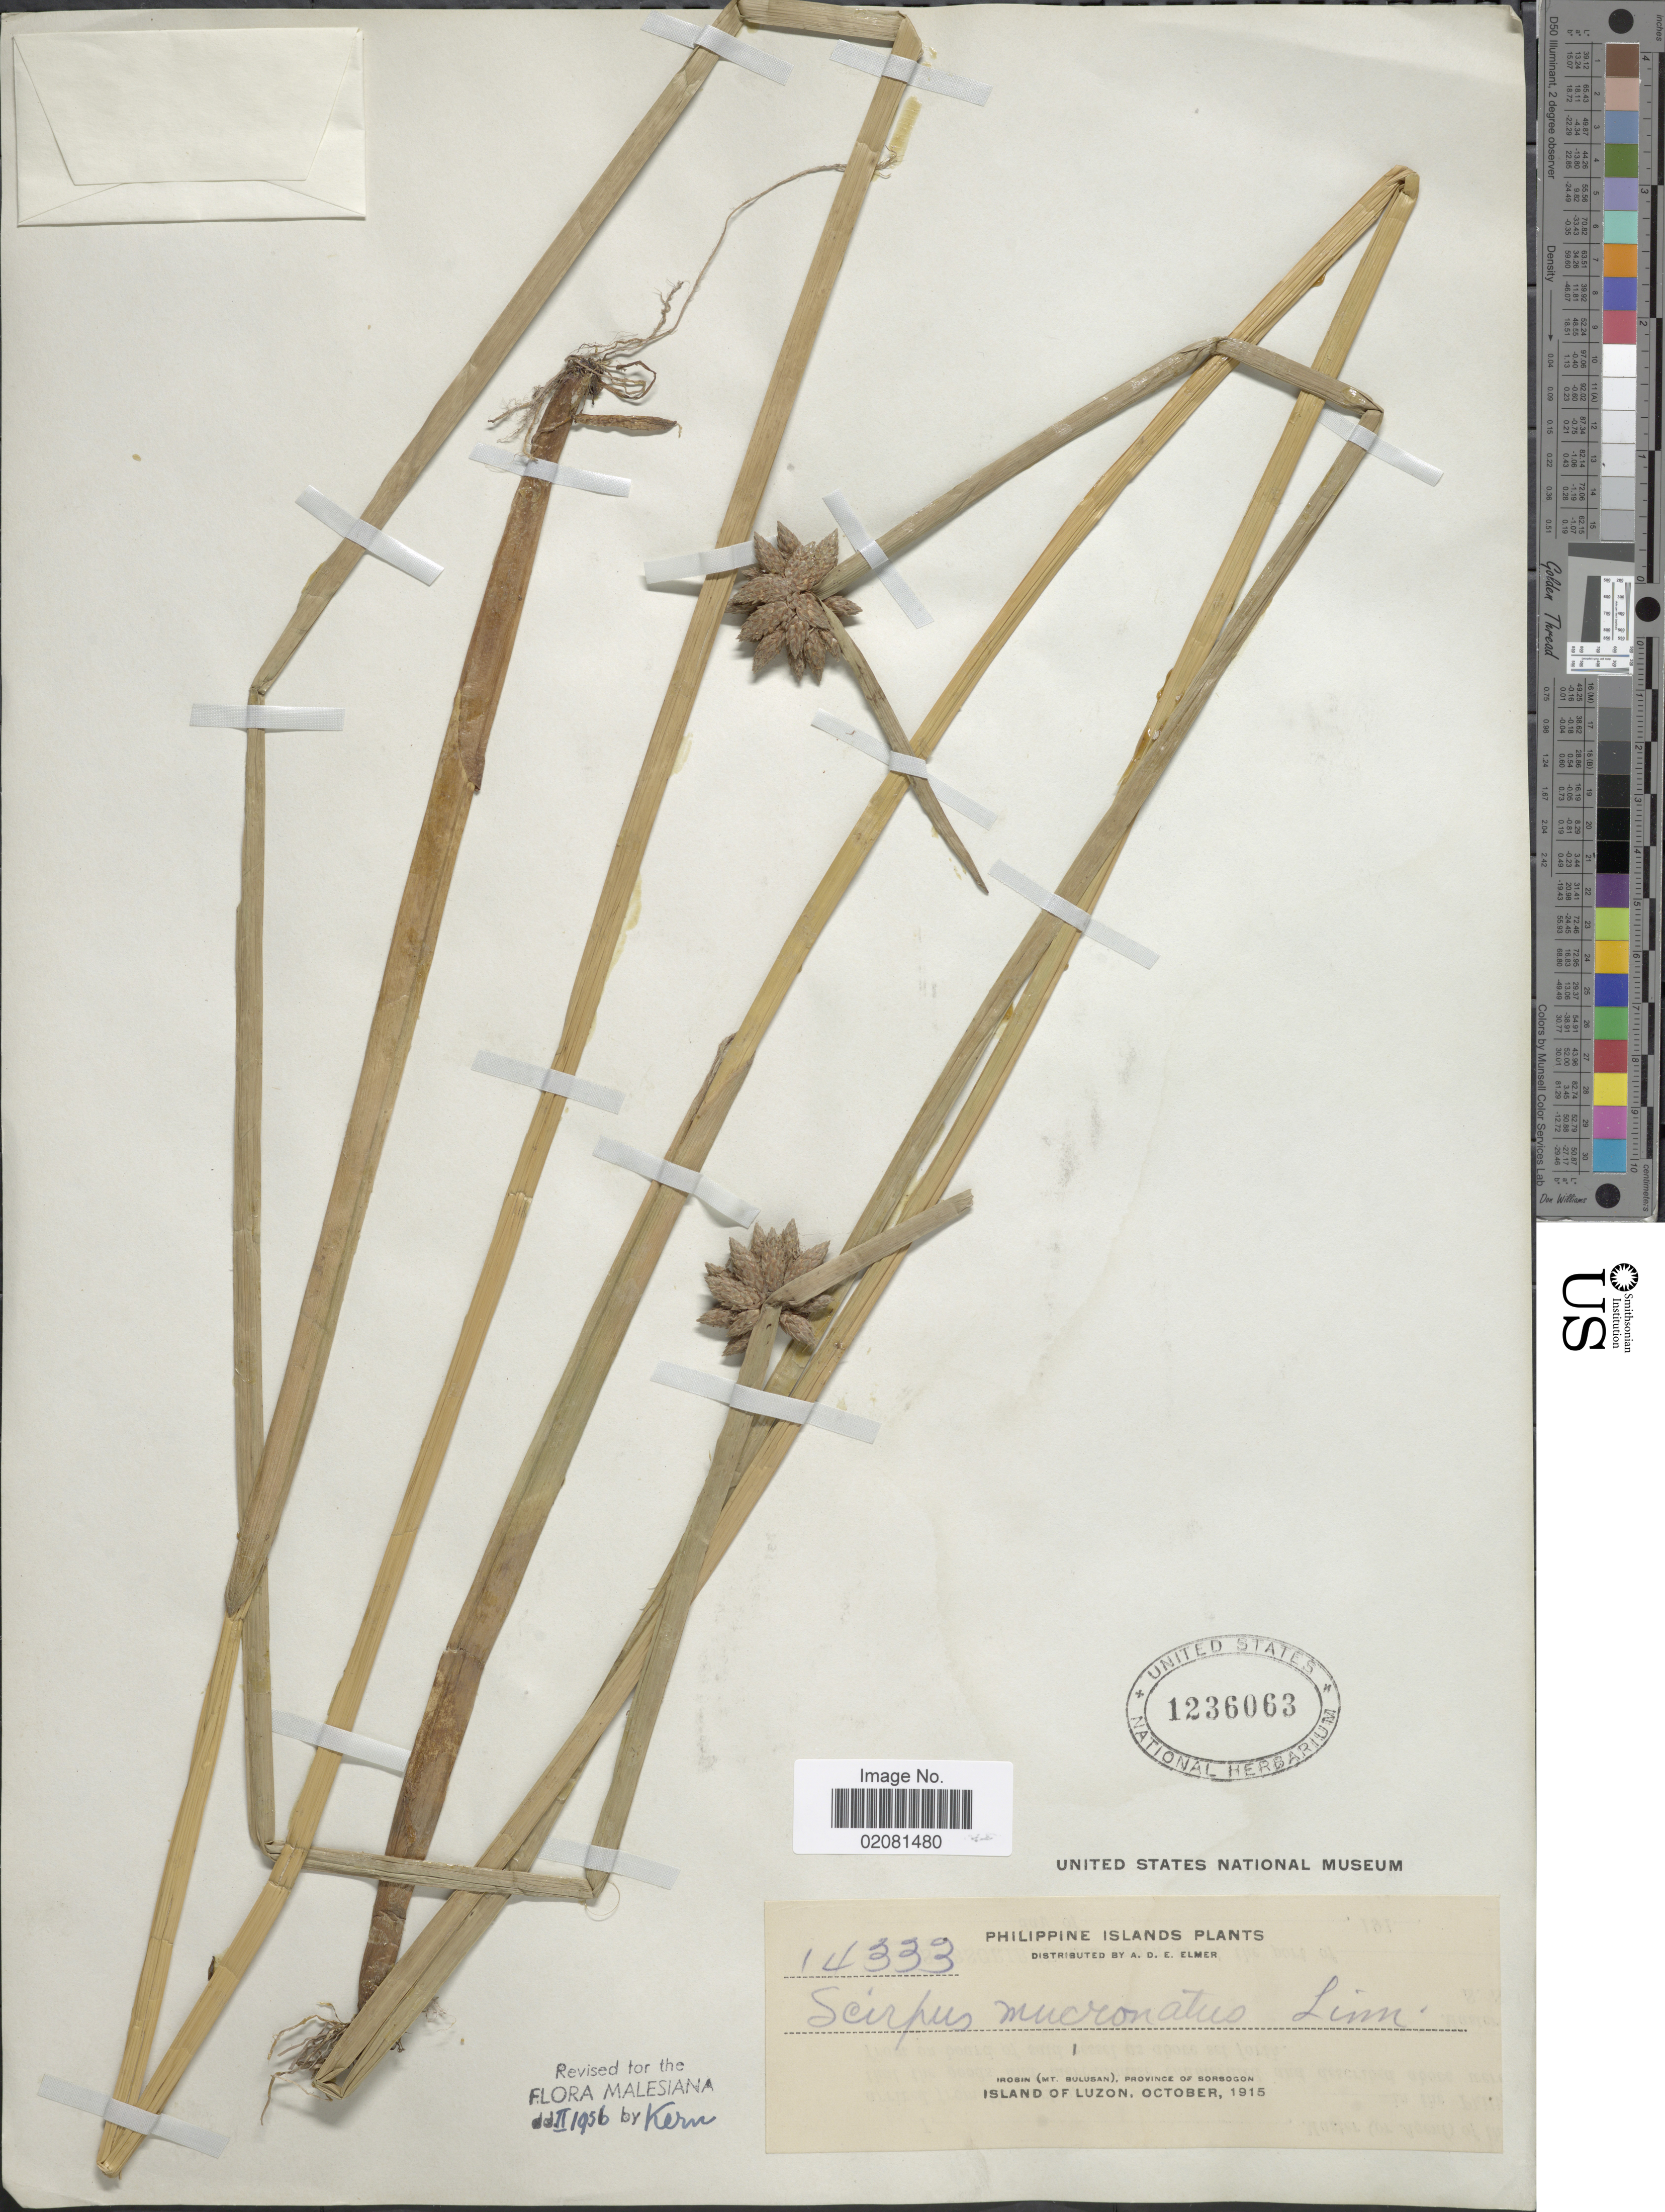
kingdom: Plantae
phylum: Tracheophyta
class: Liliopsida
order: Poales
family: Cyperaceae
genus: Schoenoplectus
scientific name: Schoenoplectus mucronatus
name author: (L.) Palla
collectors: A. D. E. Elmer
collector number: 14333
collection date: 1915-10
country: Philippines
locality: Philippine Islands. Irosin (Mt. Bulusan), Province of Sorsogon. Island of Luzon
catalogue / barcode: US 1236063